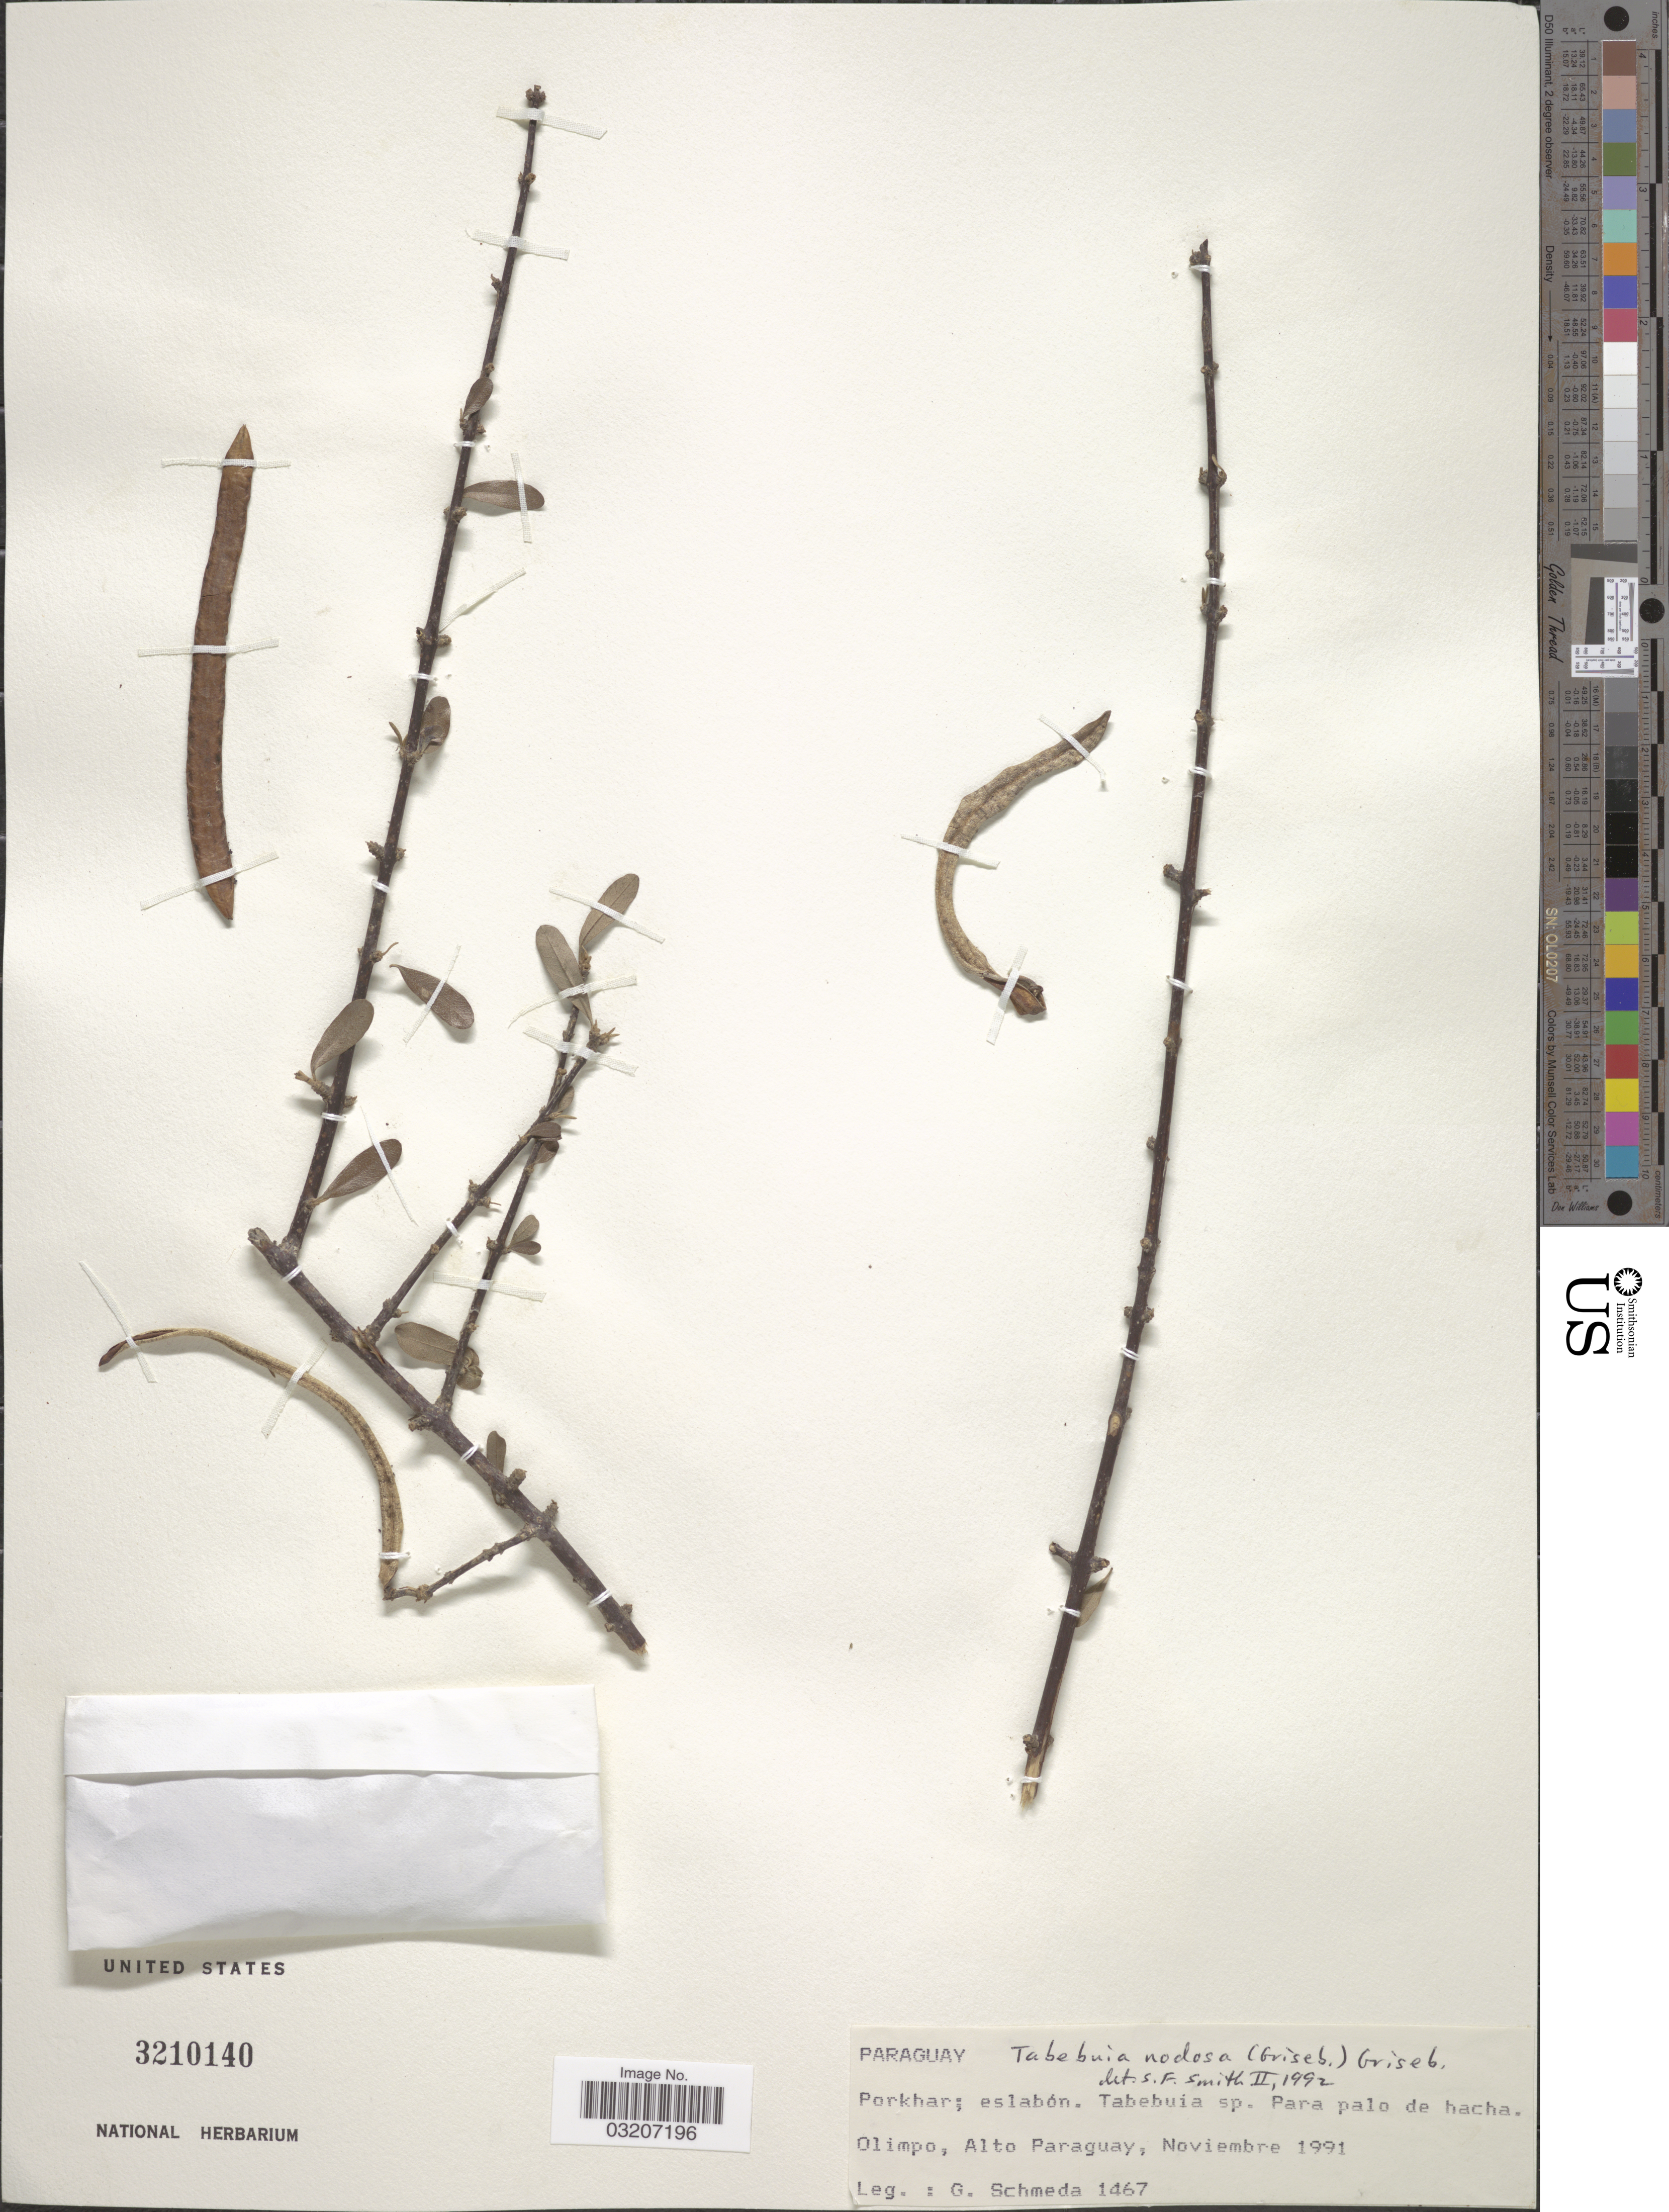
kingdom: Plantae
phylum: Tracheophyta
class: Magnoliopsida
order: Lamiales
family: Bignoniaceae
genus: Tabebuia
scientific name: Tabebuia nodosa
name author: (Griseb.) Griseb.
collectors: G. Schmeda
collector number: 1467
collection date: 1991-11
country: Paraguay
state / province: Alto Paraguay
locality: Olimpo.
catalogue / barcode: US 3210140